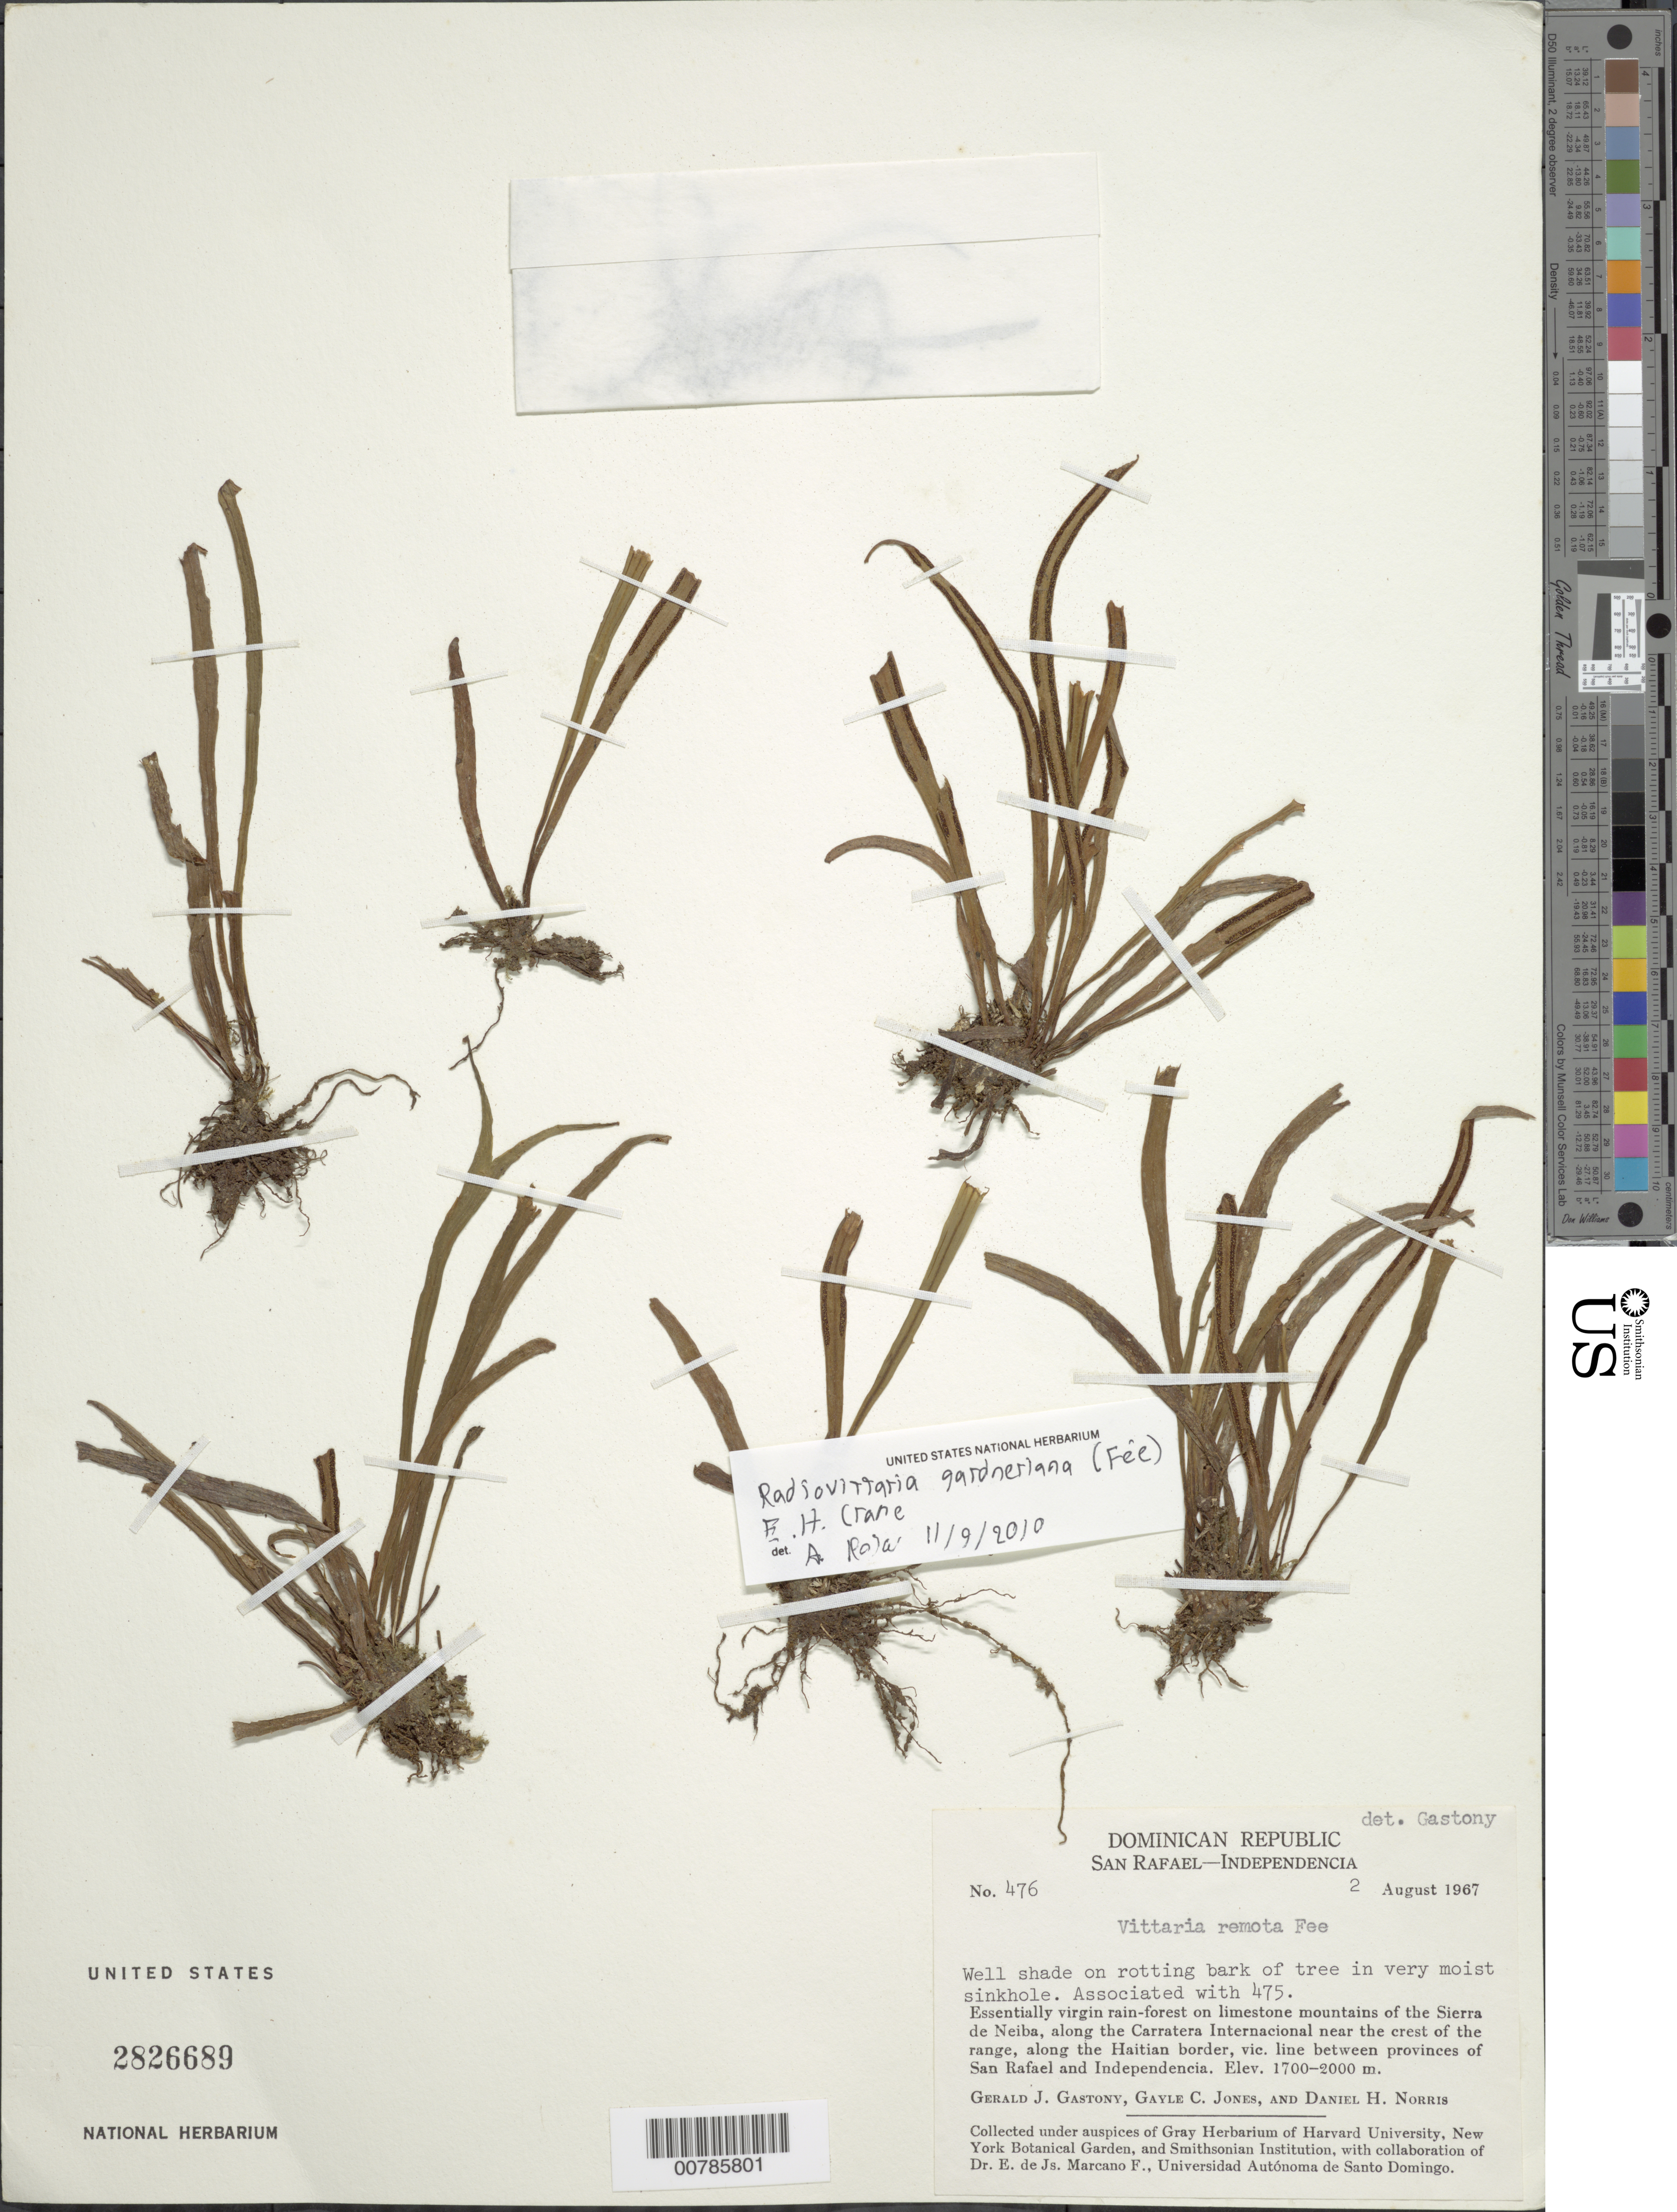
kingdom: Plantae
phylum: Tracheophyta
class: Polypodiopsida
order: Polypodiales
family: Pteridaceae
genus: Radiovittaria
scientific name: Radiovittaria gardneriana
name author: (Fée) E.H. Crane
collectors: G. Gastony, G. C. Jones & D. H. Norris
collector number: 476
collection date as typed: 02 Aug 1967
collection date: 1967-08-02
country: Dominican Republic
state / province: Elías Piña / Independencia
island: Hispaniola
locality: Sierra de Neiba, along Carratera Internacional, along Haitian border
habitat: Virgin rain forest on limestone mountains; well shaded on rotting bark of tree in very moist sinkhole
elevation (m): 1700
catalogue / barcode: US 2826689